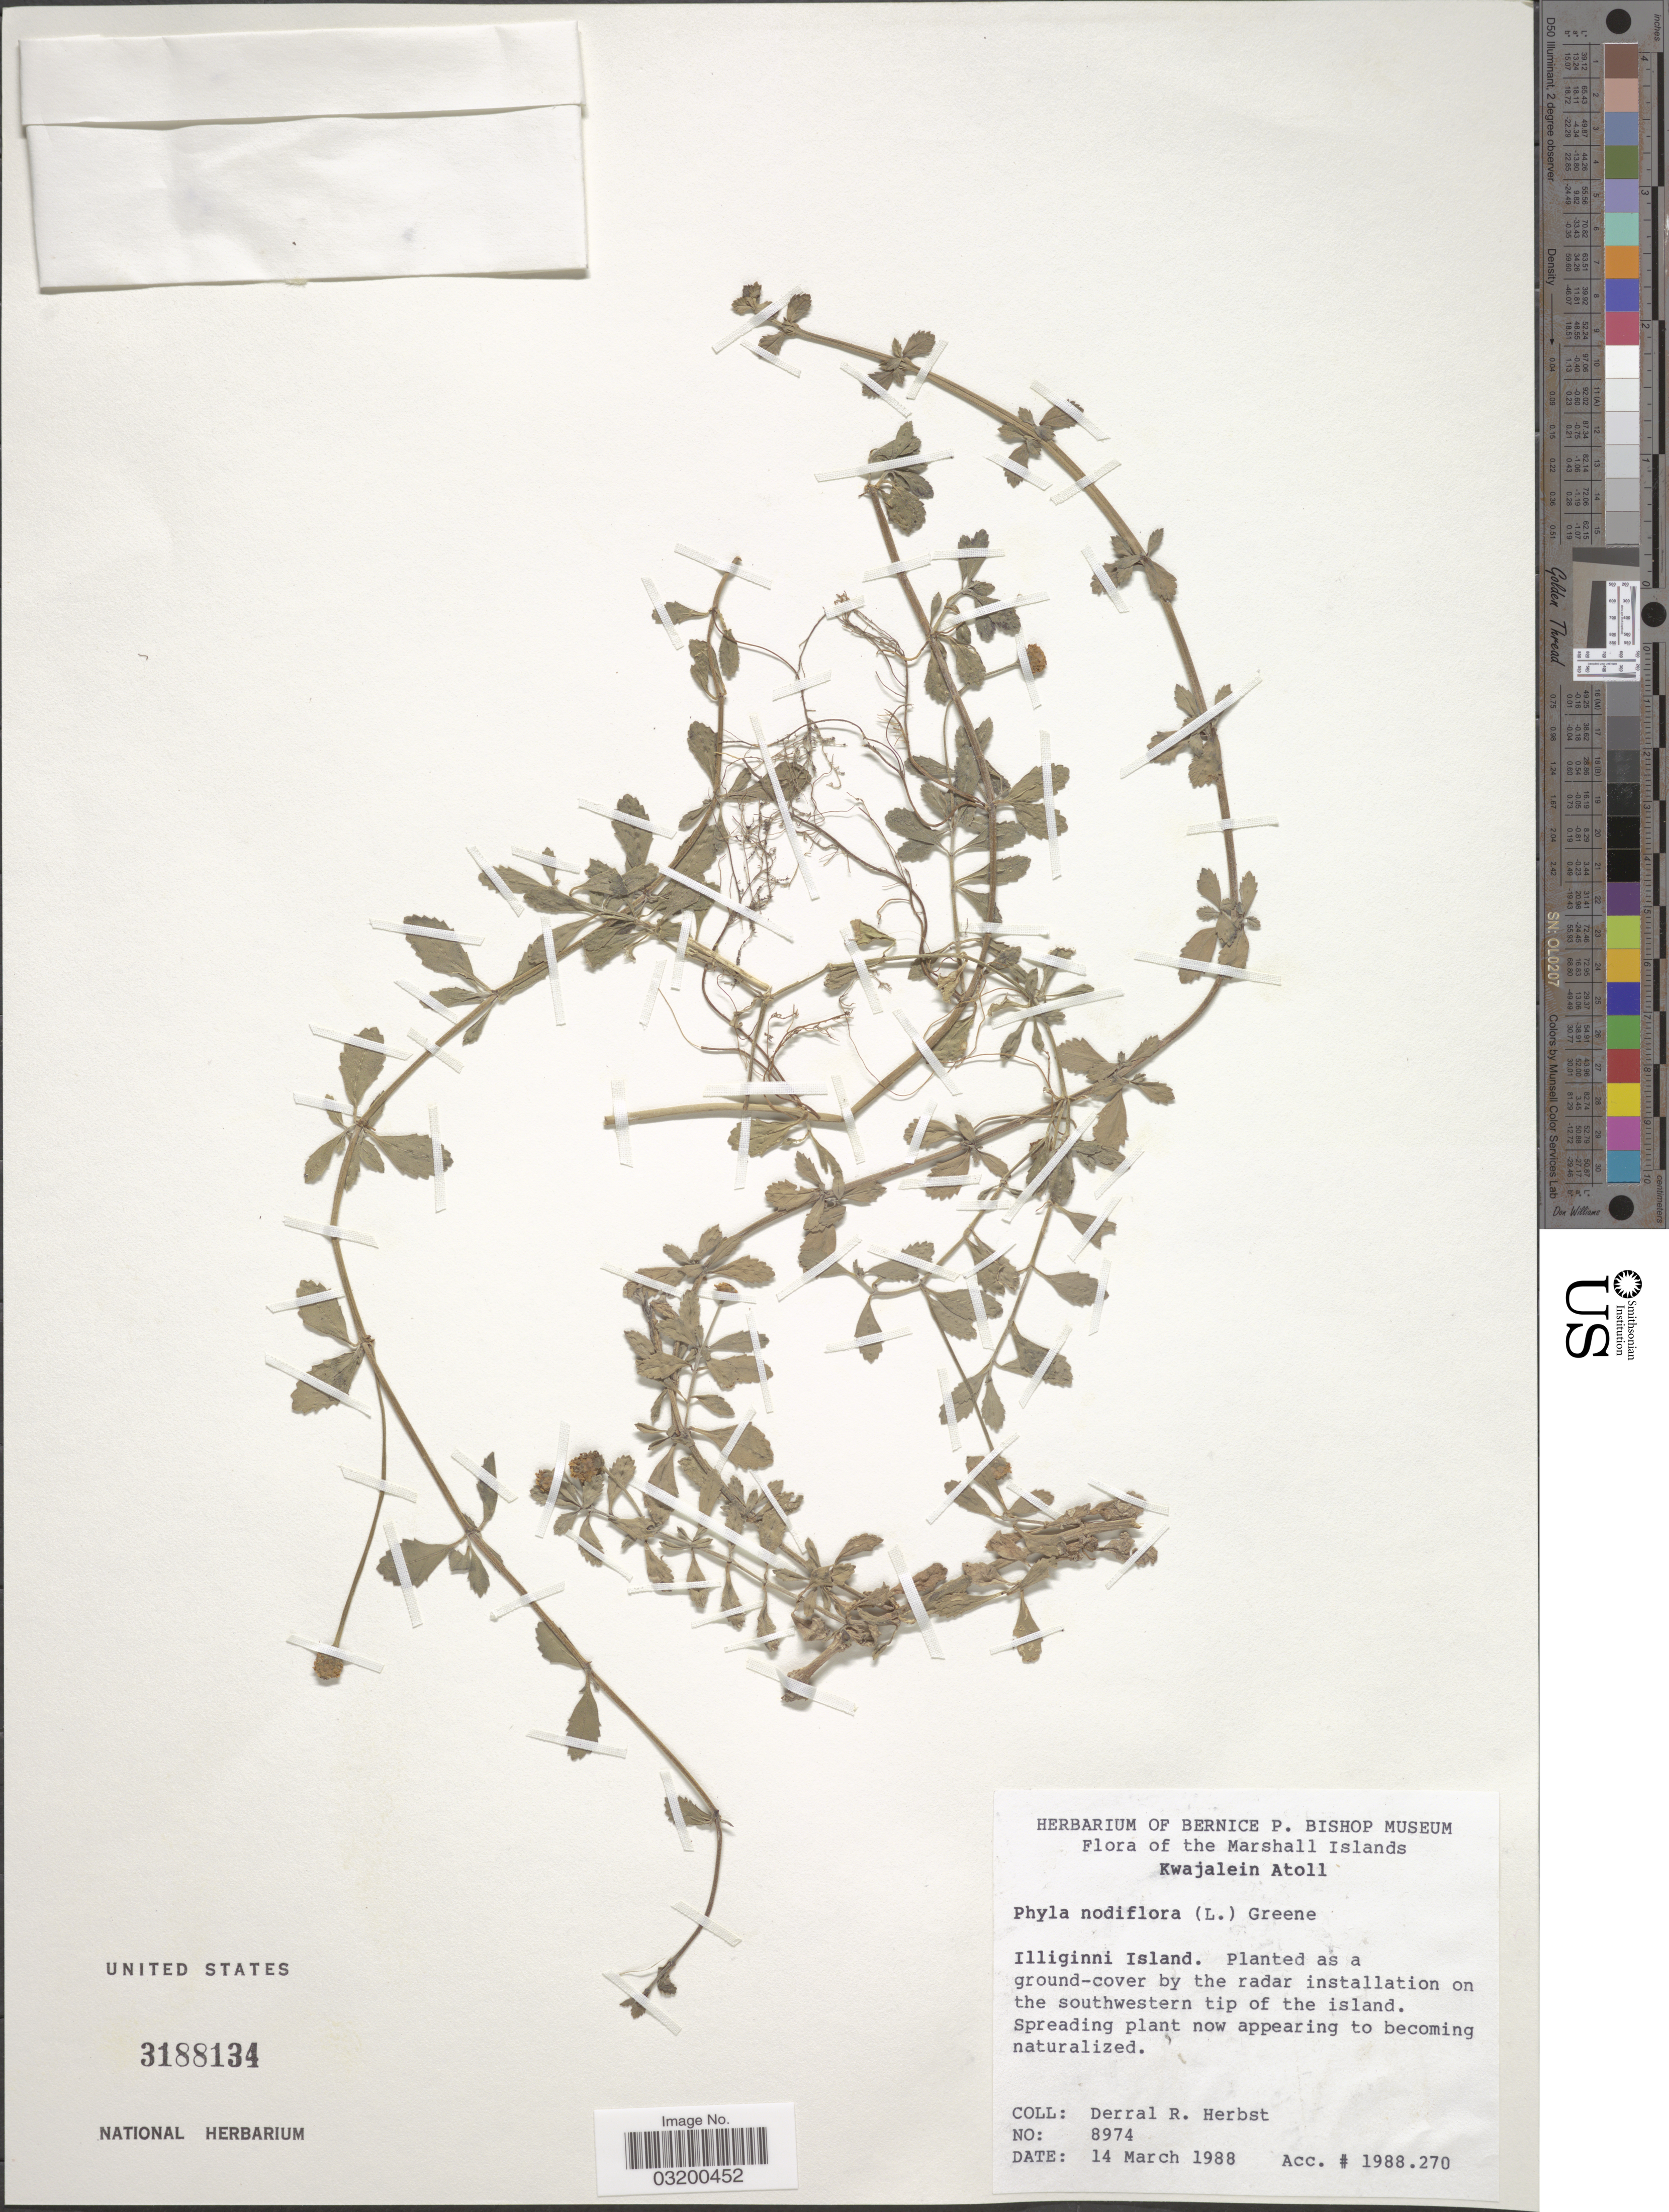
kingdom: Plantae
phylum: Tracheophyta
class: Magnoliopsida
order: Lamiales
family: Verbenaceae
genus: Phyla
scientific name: Phyla nodiflora var. nodiflora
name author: (L.) Greene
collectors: D. R. Herbst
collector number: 8974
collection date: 1988-03-14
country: Marshall Islands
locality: Kwajalein Atoll. Illiginni Island. Planted as a ground-cover by the radar installation on the southwestern tip of the island.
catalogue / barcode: US 3788134